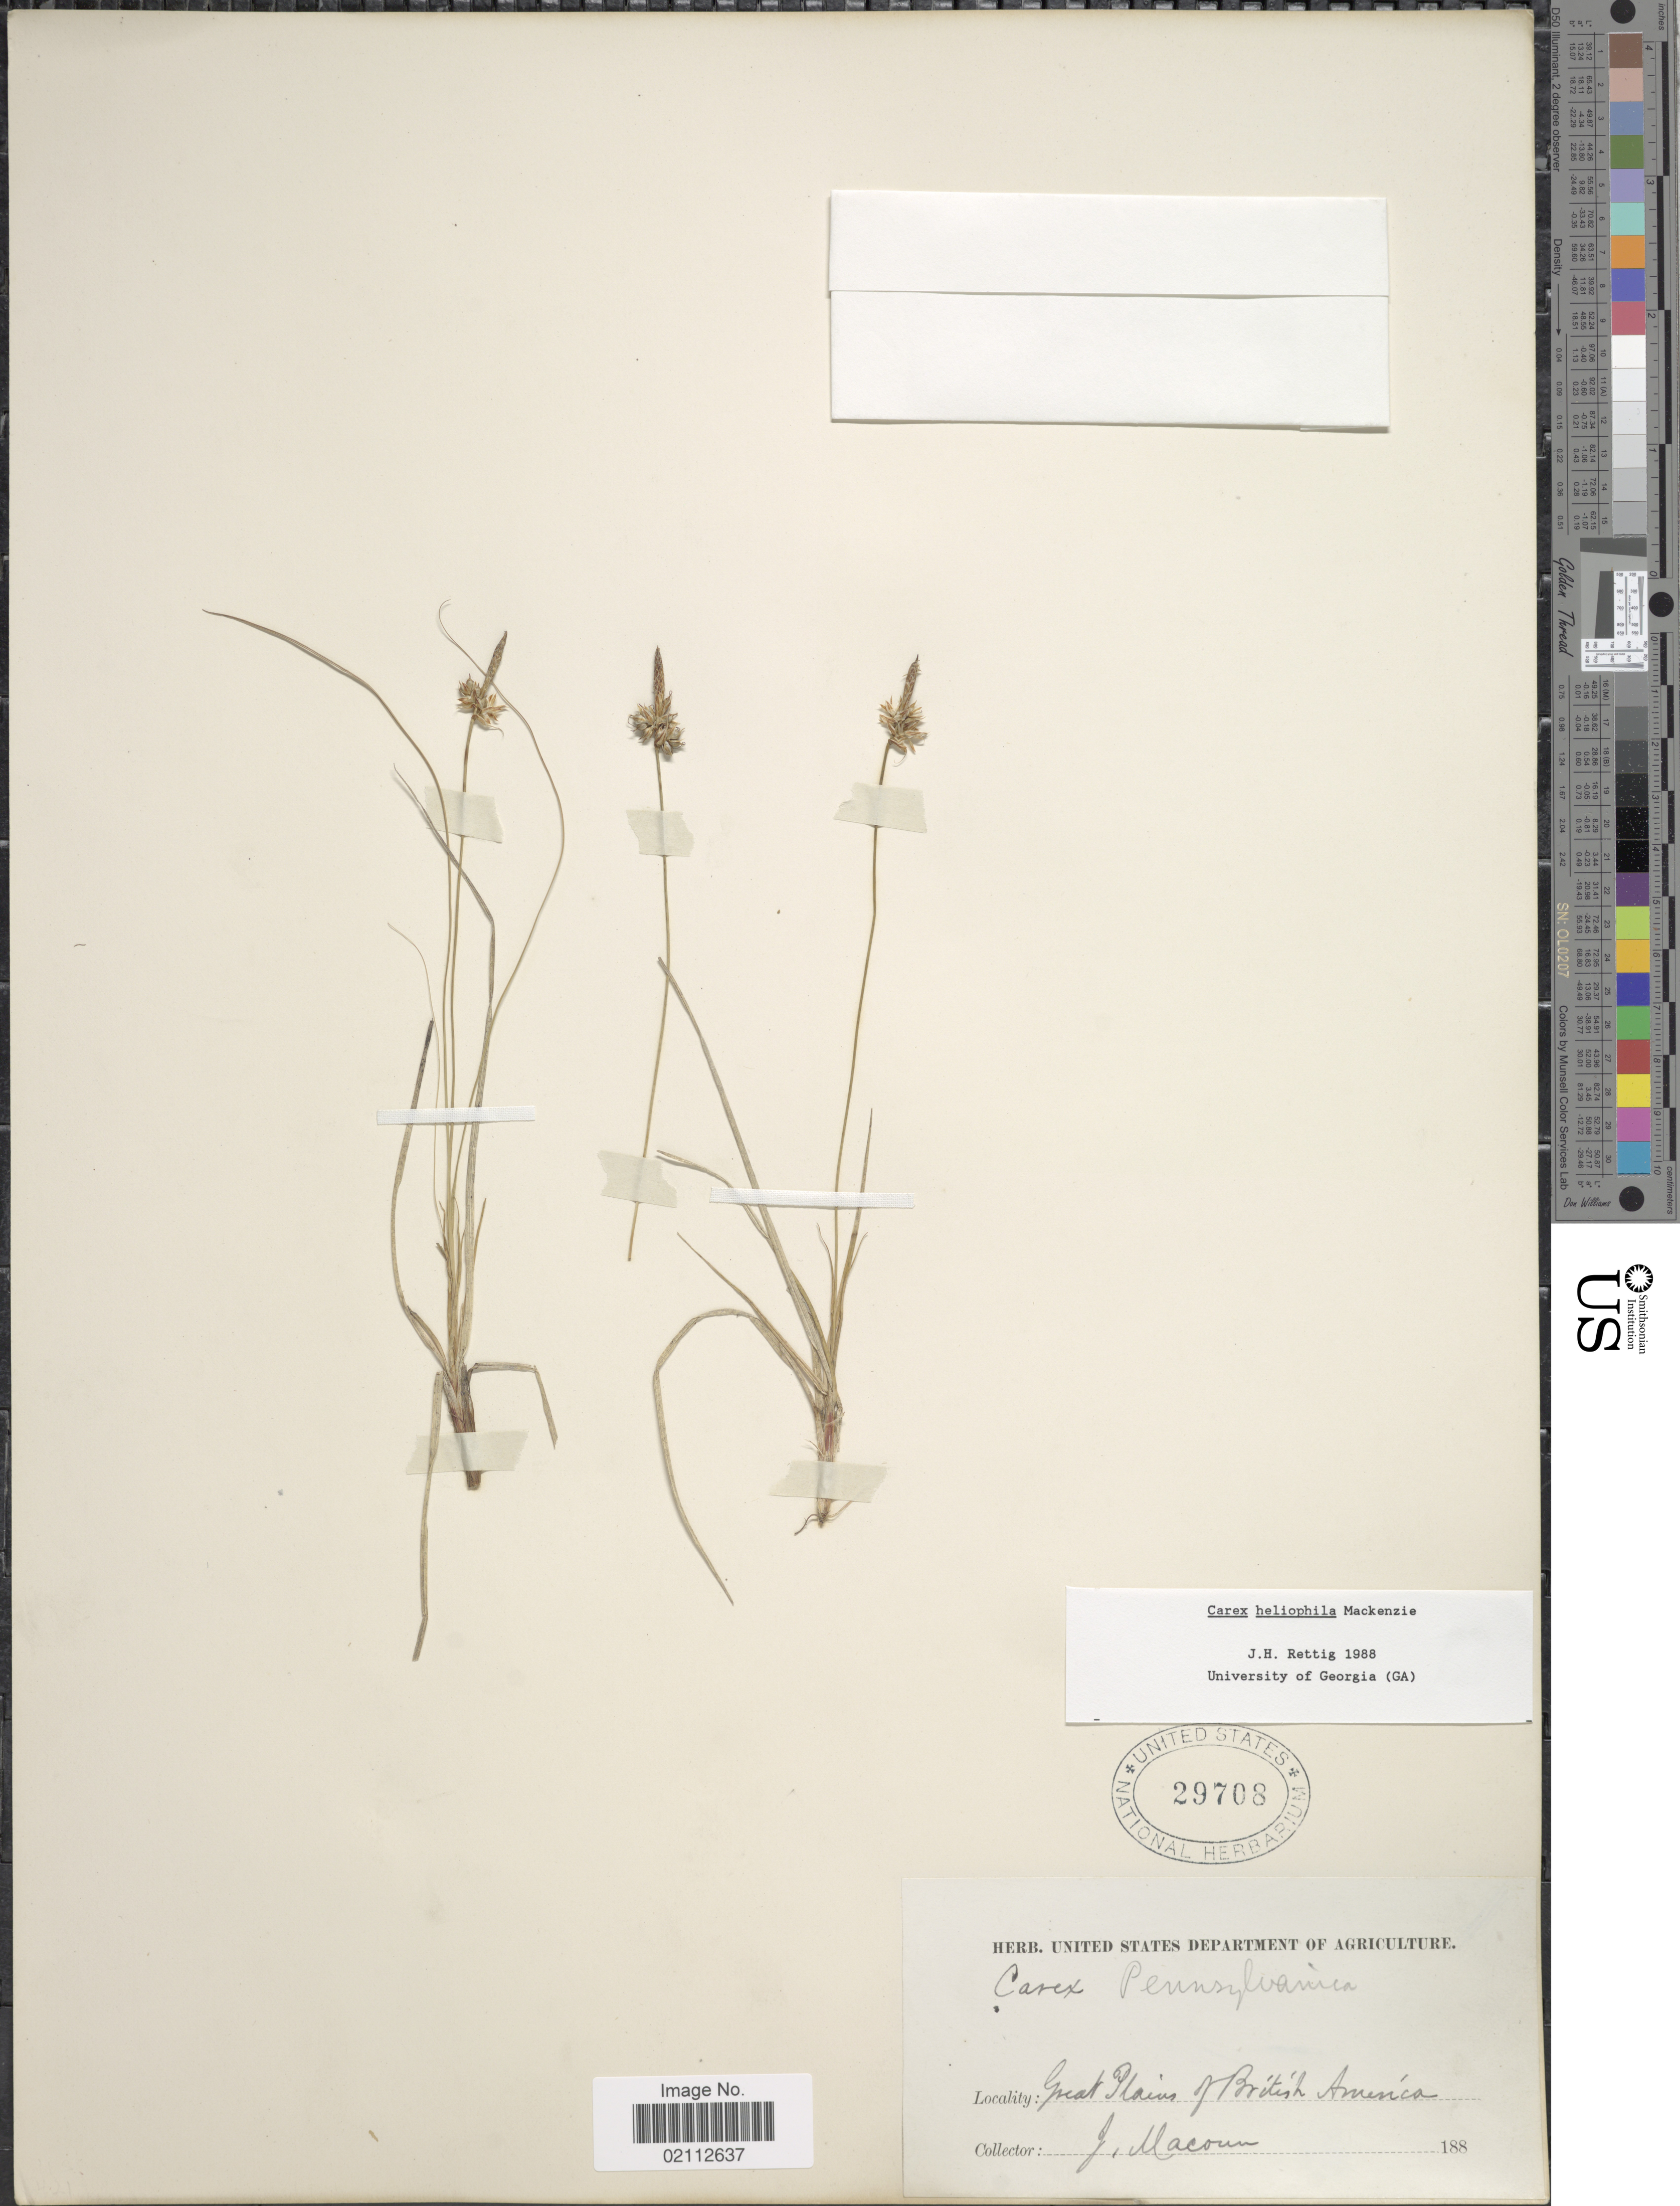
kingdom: Plantae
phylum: Tracheophyta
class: Liliopsida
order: Poales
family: Cyperaceae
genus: Carex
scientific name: Carex heliophila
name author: Mack.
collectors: J. Macoun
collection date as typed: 188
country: Canada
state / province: Alberta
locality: Great Plains of British America.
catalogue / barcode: US 29708